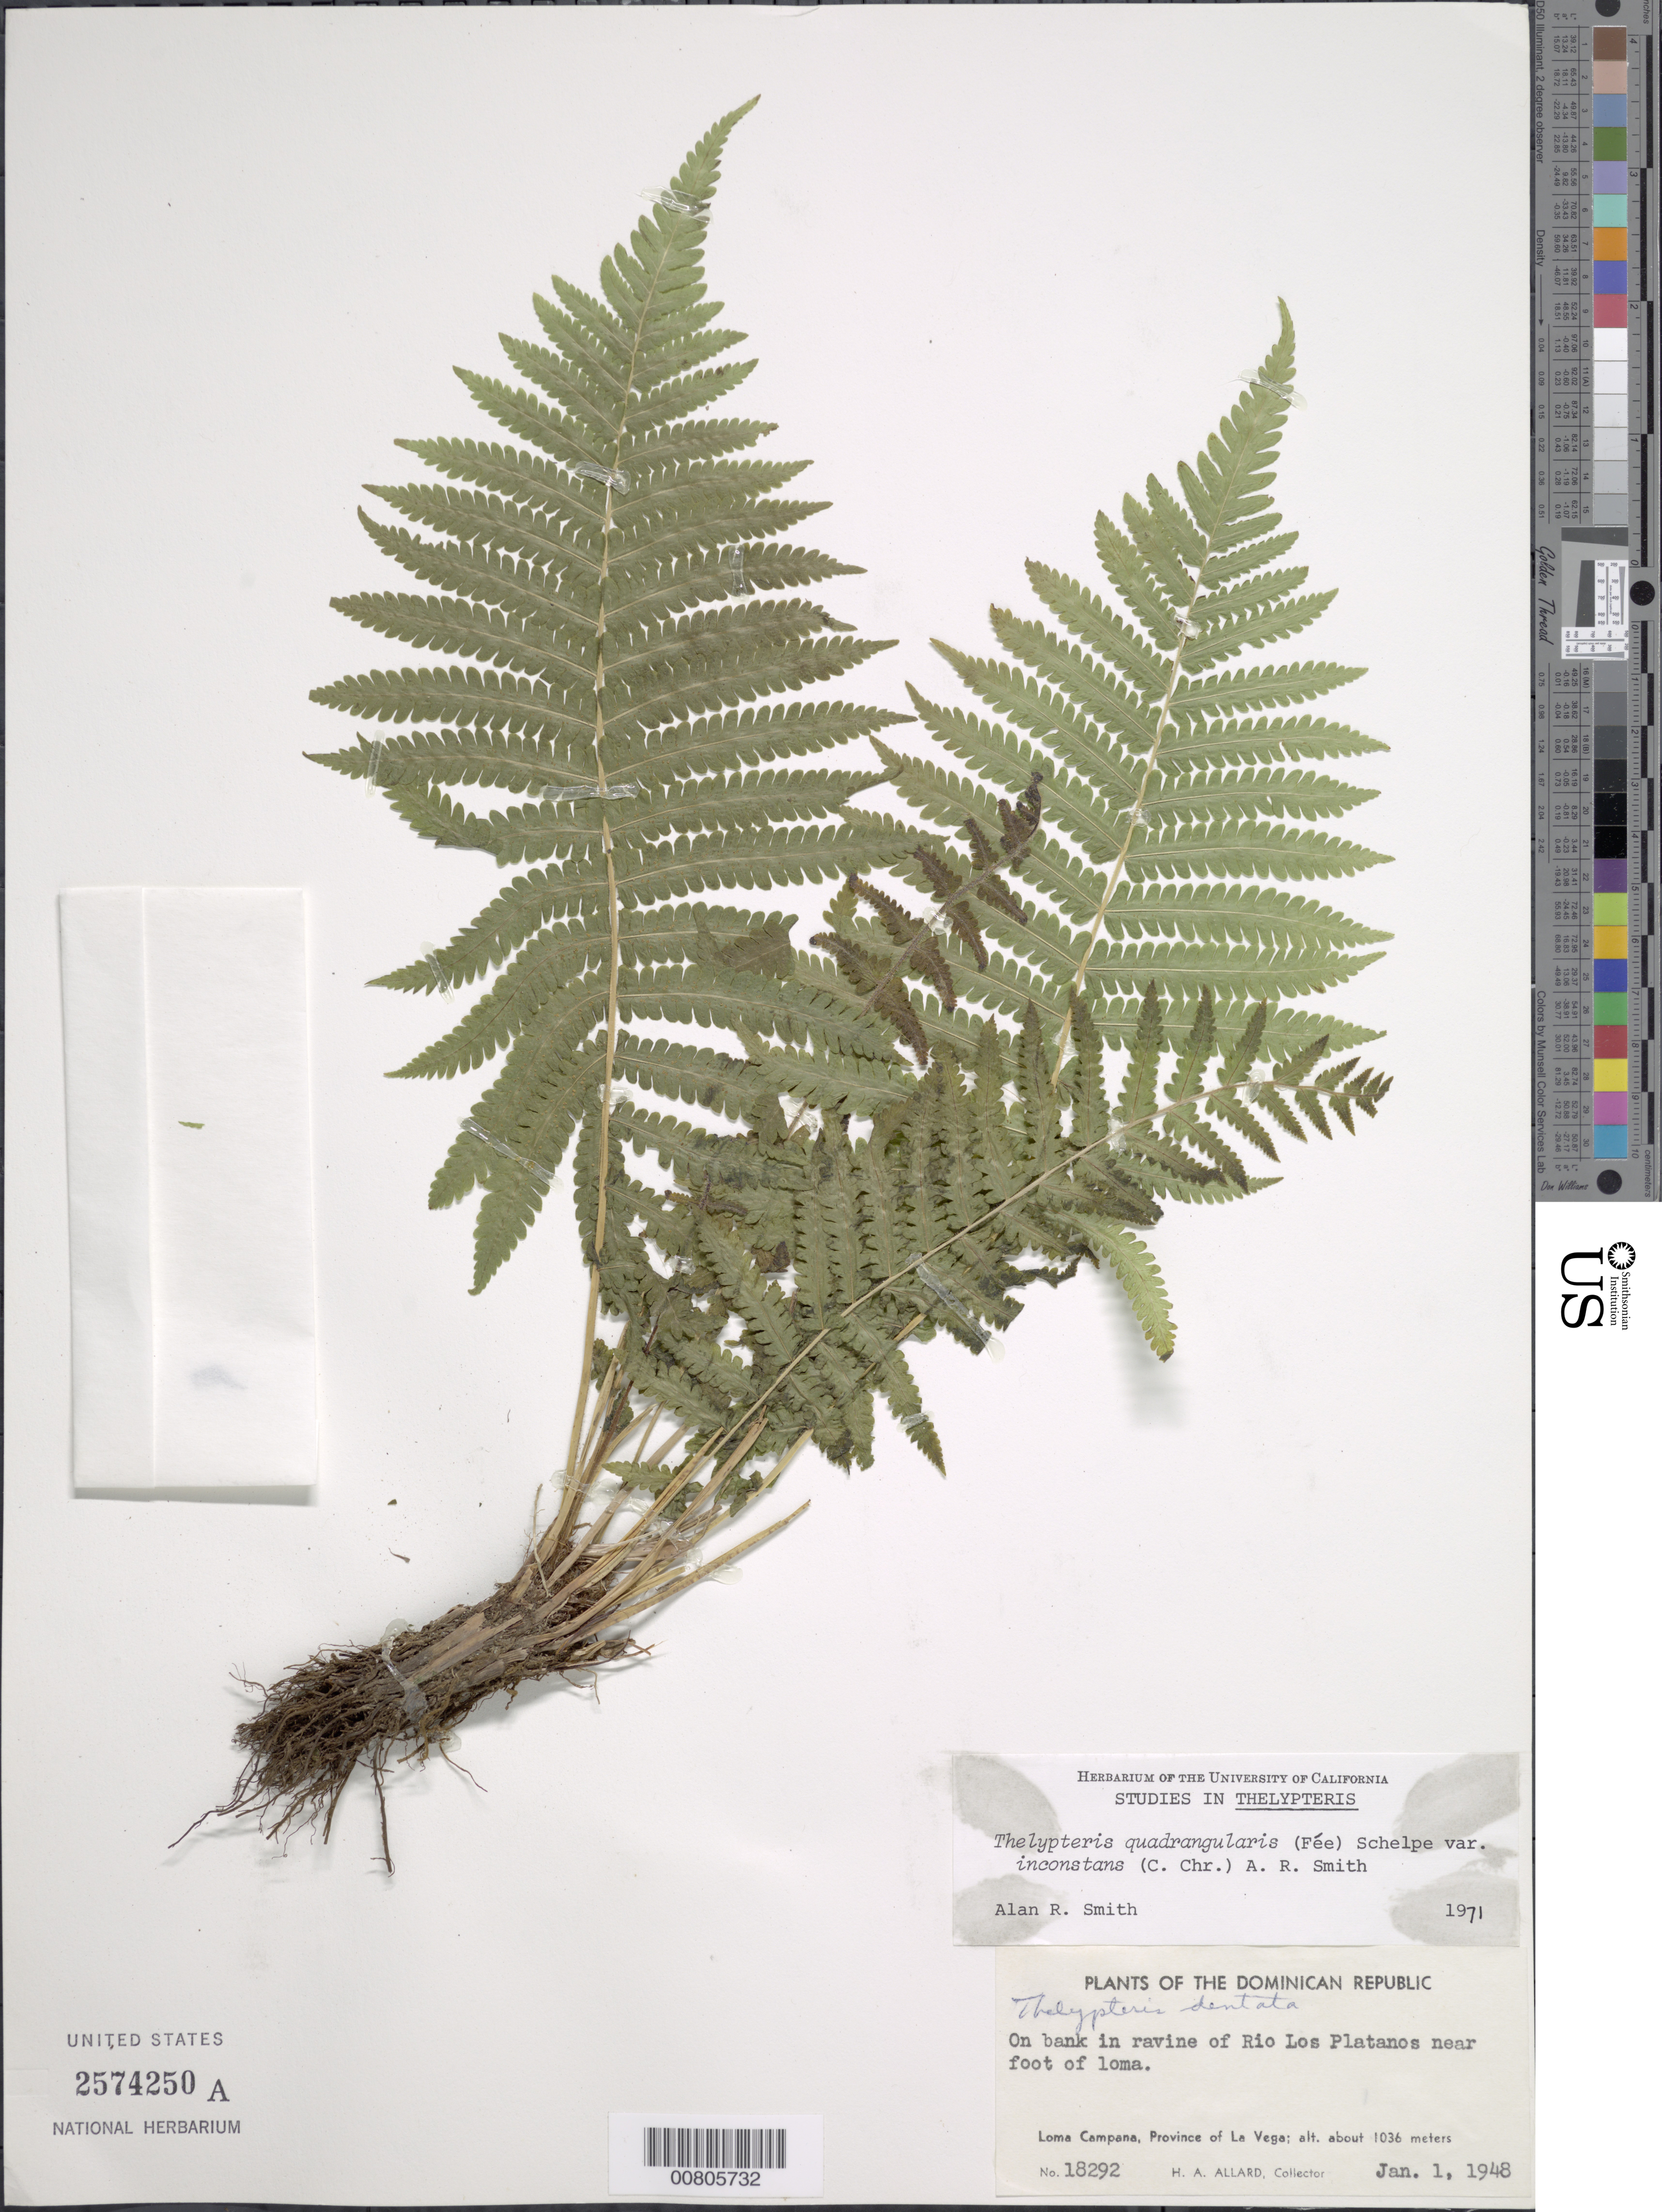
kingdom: Plantae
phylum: Tracheophyta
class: Polypodiopsida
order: Polypodiales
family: Thelypteridaceae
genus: Christella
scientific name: Christella hispidula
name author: (Decne.) Holttum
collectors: H. A. Allard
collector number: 18292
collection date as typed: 01 Jan 1948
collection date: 1948-01-01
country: Dominican Republic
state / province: La Vega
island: Hispaniola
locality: Loma Campana, Río Los Platanos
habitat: On bank in ravine, near foot of loma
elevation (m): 1036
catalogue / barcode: US 2574250A